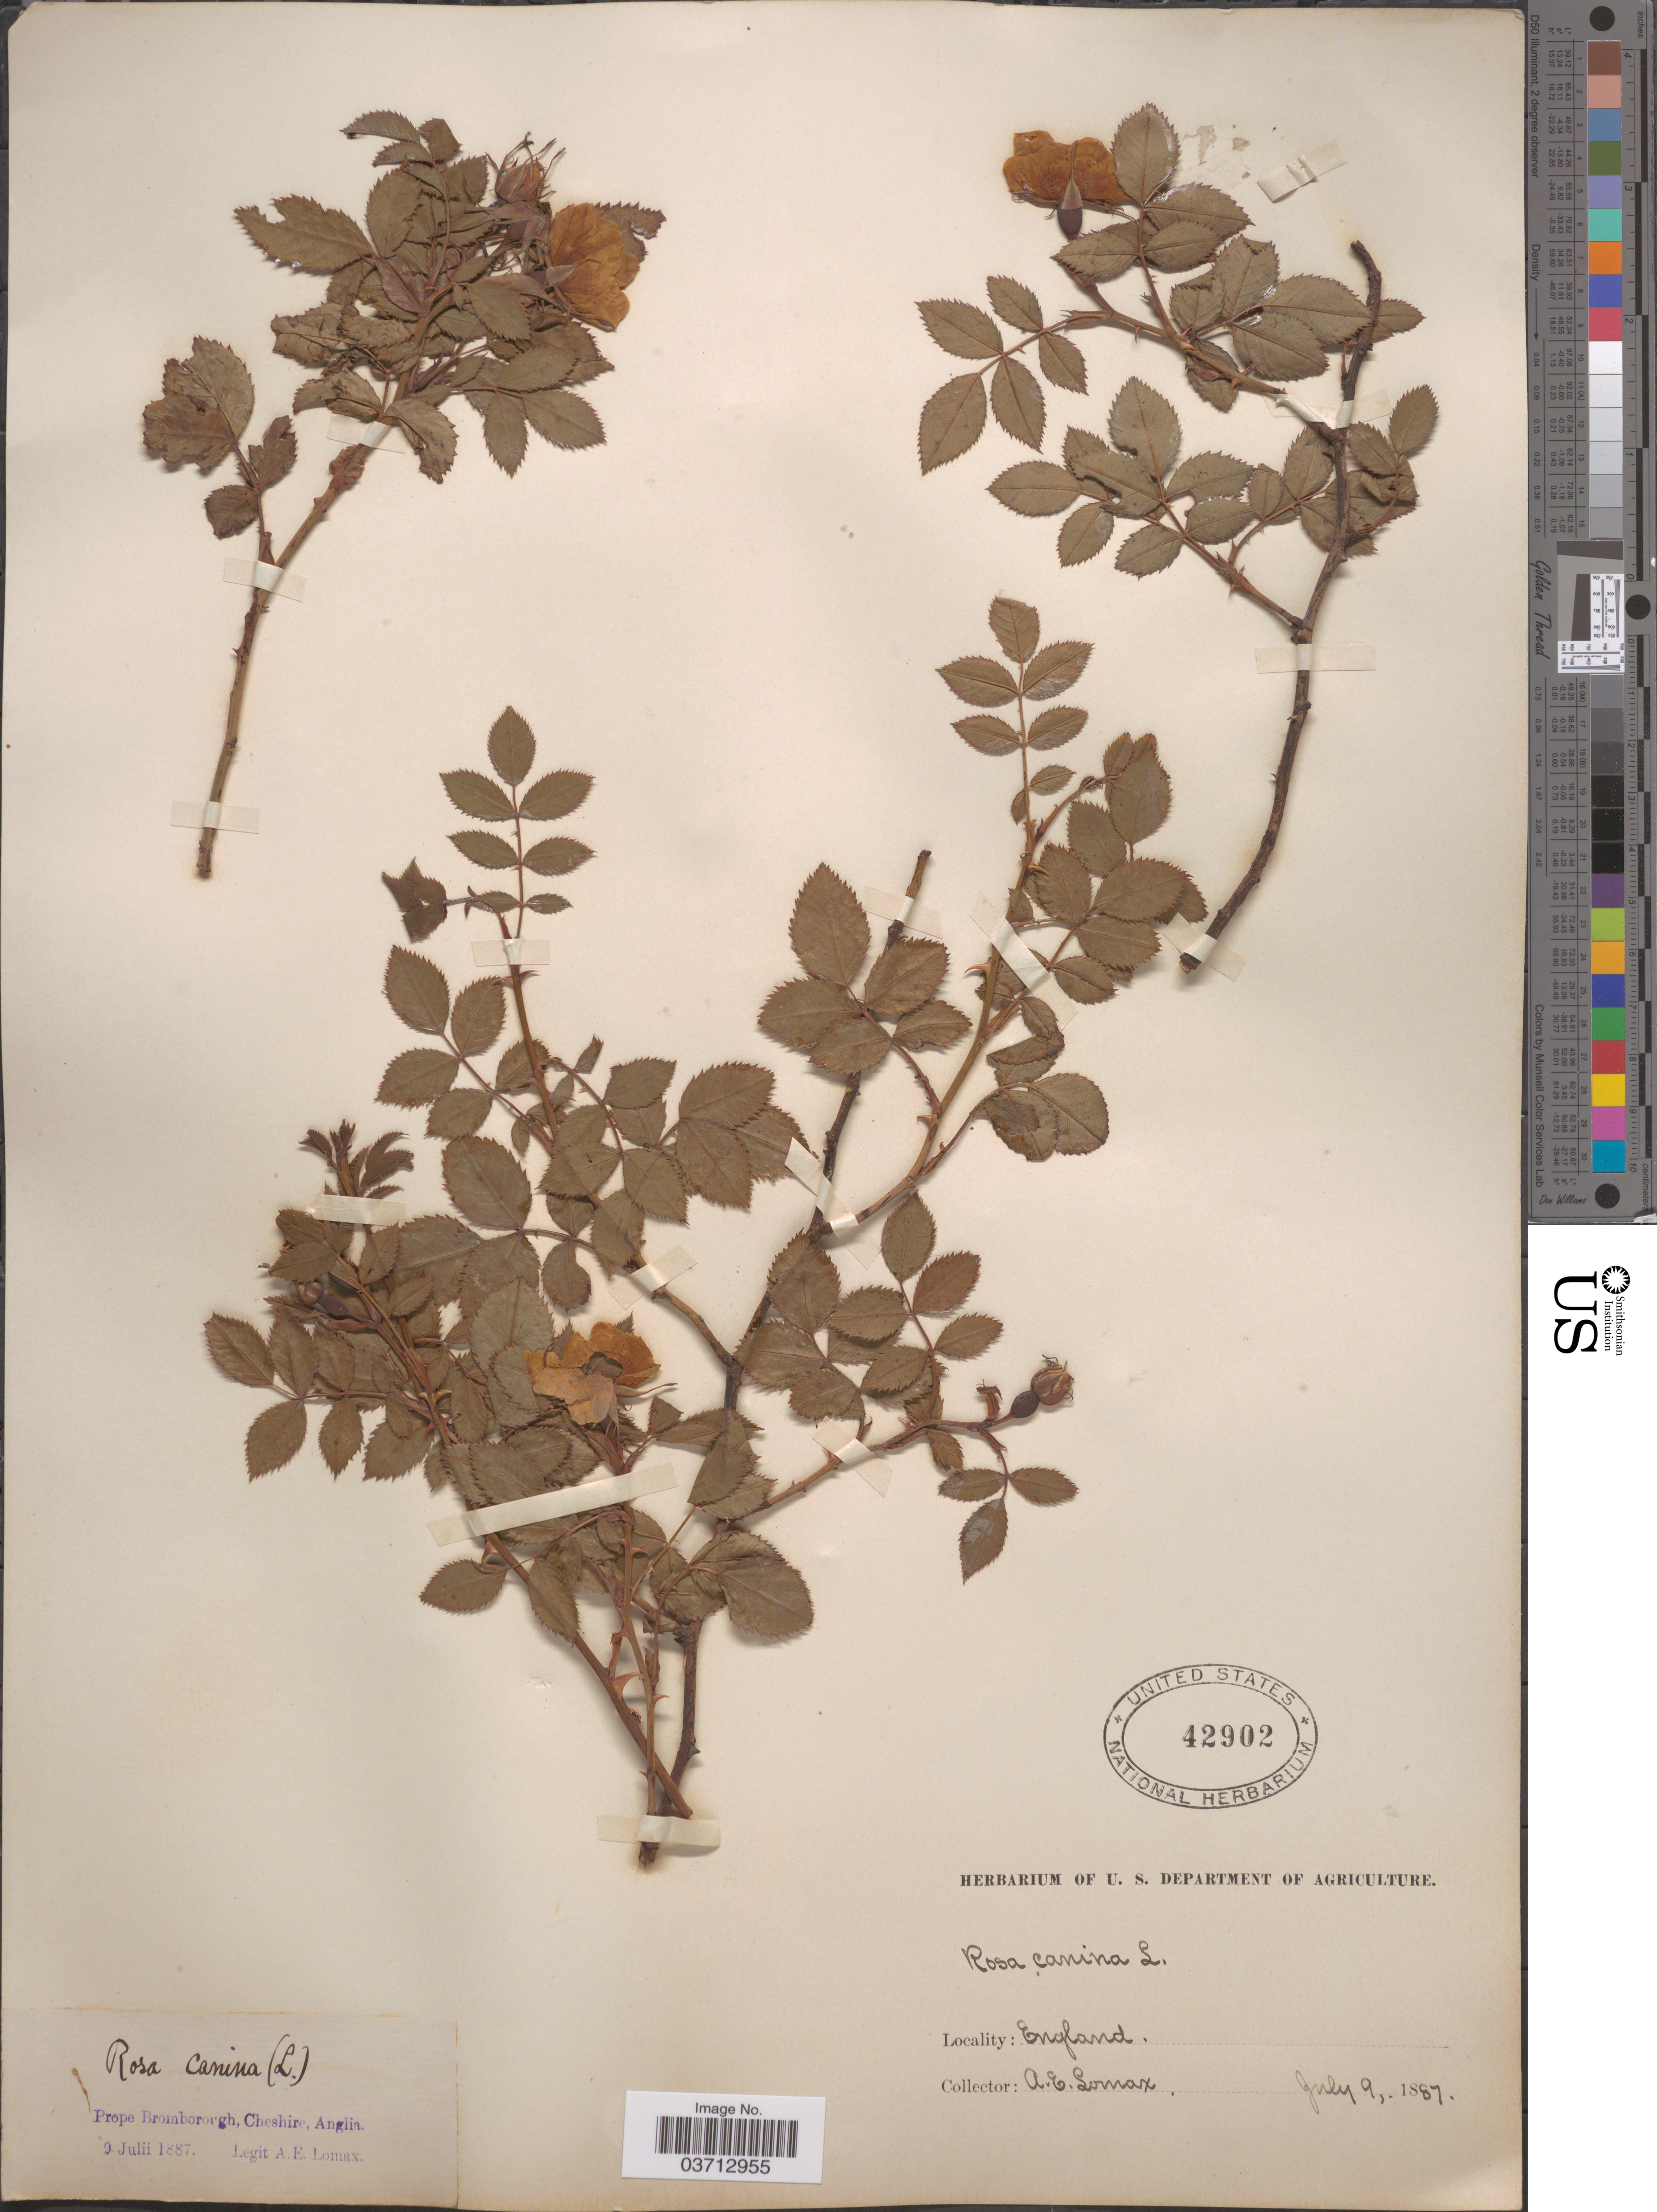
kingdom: Plantae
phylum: Tracheophyta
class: Magnoliopsida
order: Rosales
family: Rosaceae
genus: Rosa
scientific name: Rosa canina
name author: L.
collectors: A. Lomax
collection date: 1887-07-09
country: United Kingdom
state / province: England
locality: Prope Brombororgh, Cheshire, Anglia.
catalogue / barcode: US 42902